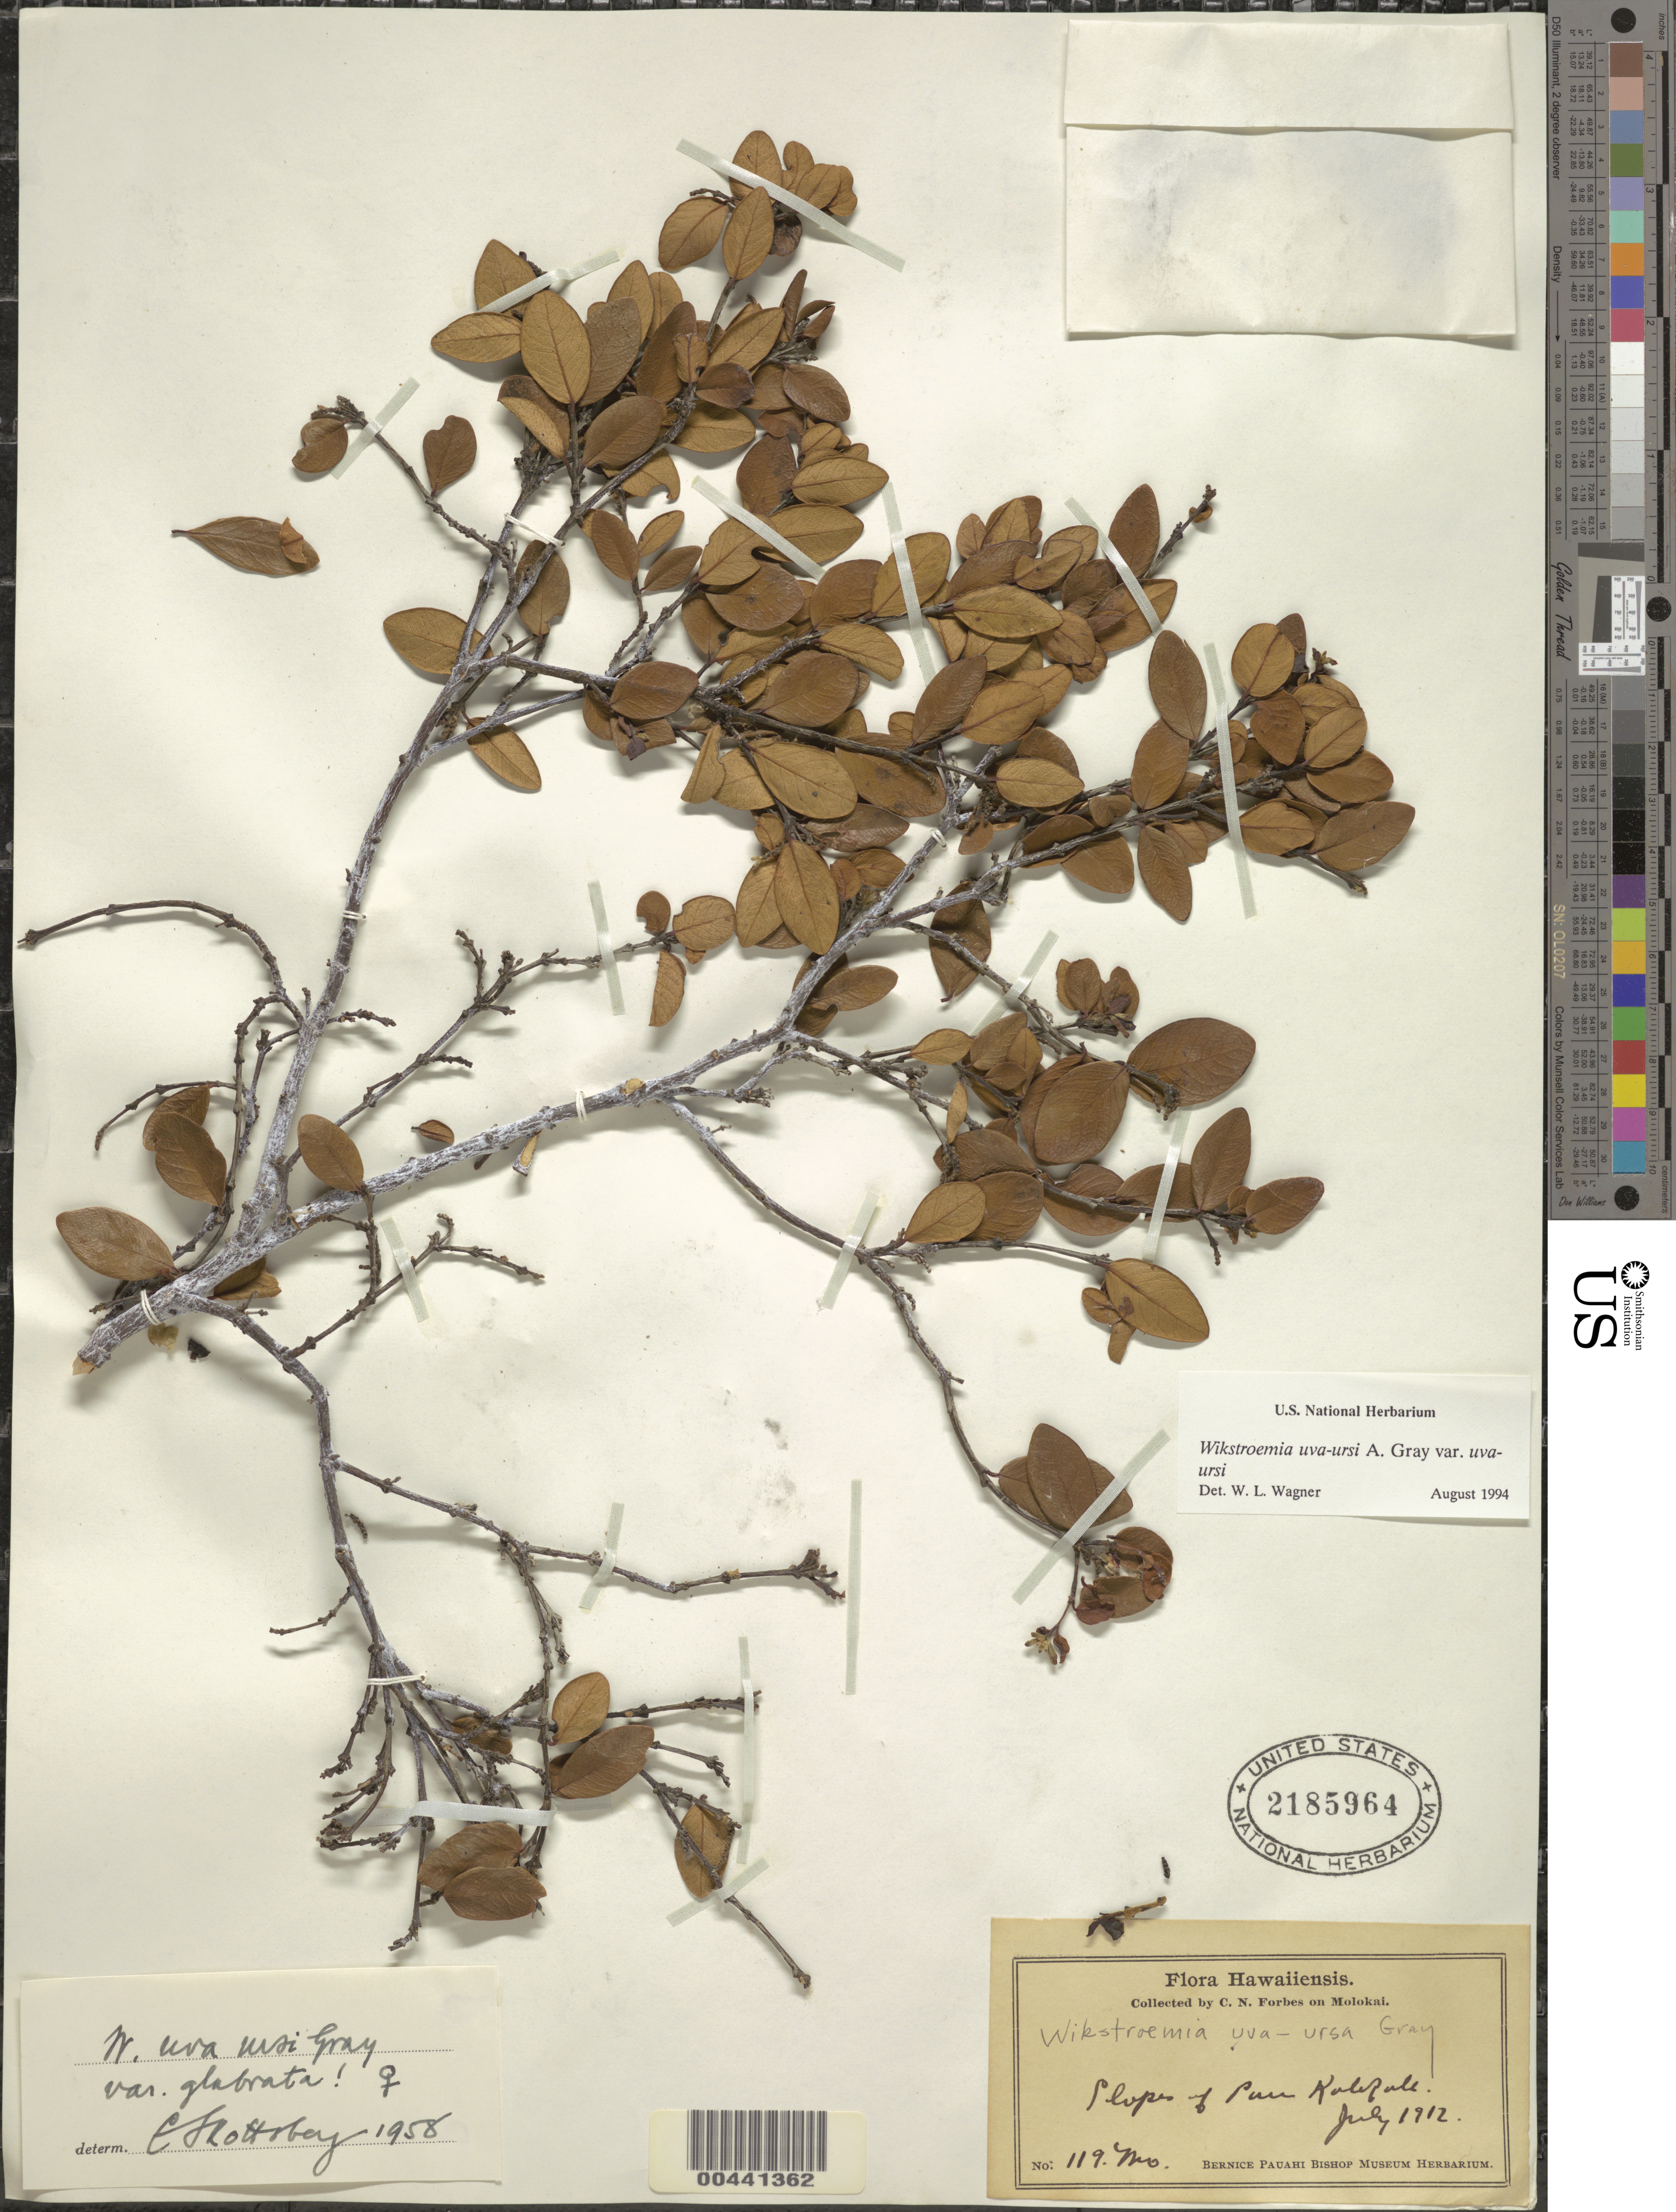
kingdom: Plantae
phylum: Tracheophyta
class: Magnoliopsida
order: Malvales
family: Thymelaeaceae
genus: Wikstroemia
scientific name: Wikstroemia uva-ursi var. uva-ursi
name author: A. Gray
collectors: C. N. Forbes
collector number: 119.Mo.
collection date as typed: Jul 1912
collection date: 1912-07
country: United States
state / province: Hawaii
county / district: Maui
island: Moloka'i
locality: Slopes of Puu Kolekole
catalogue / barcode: US 2185964